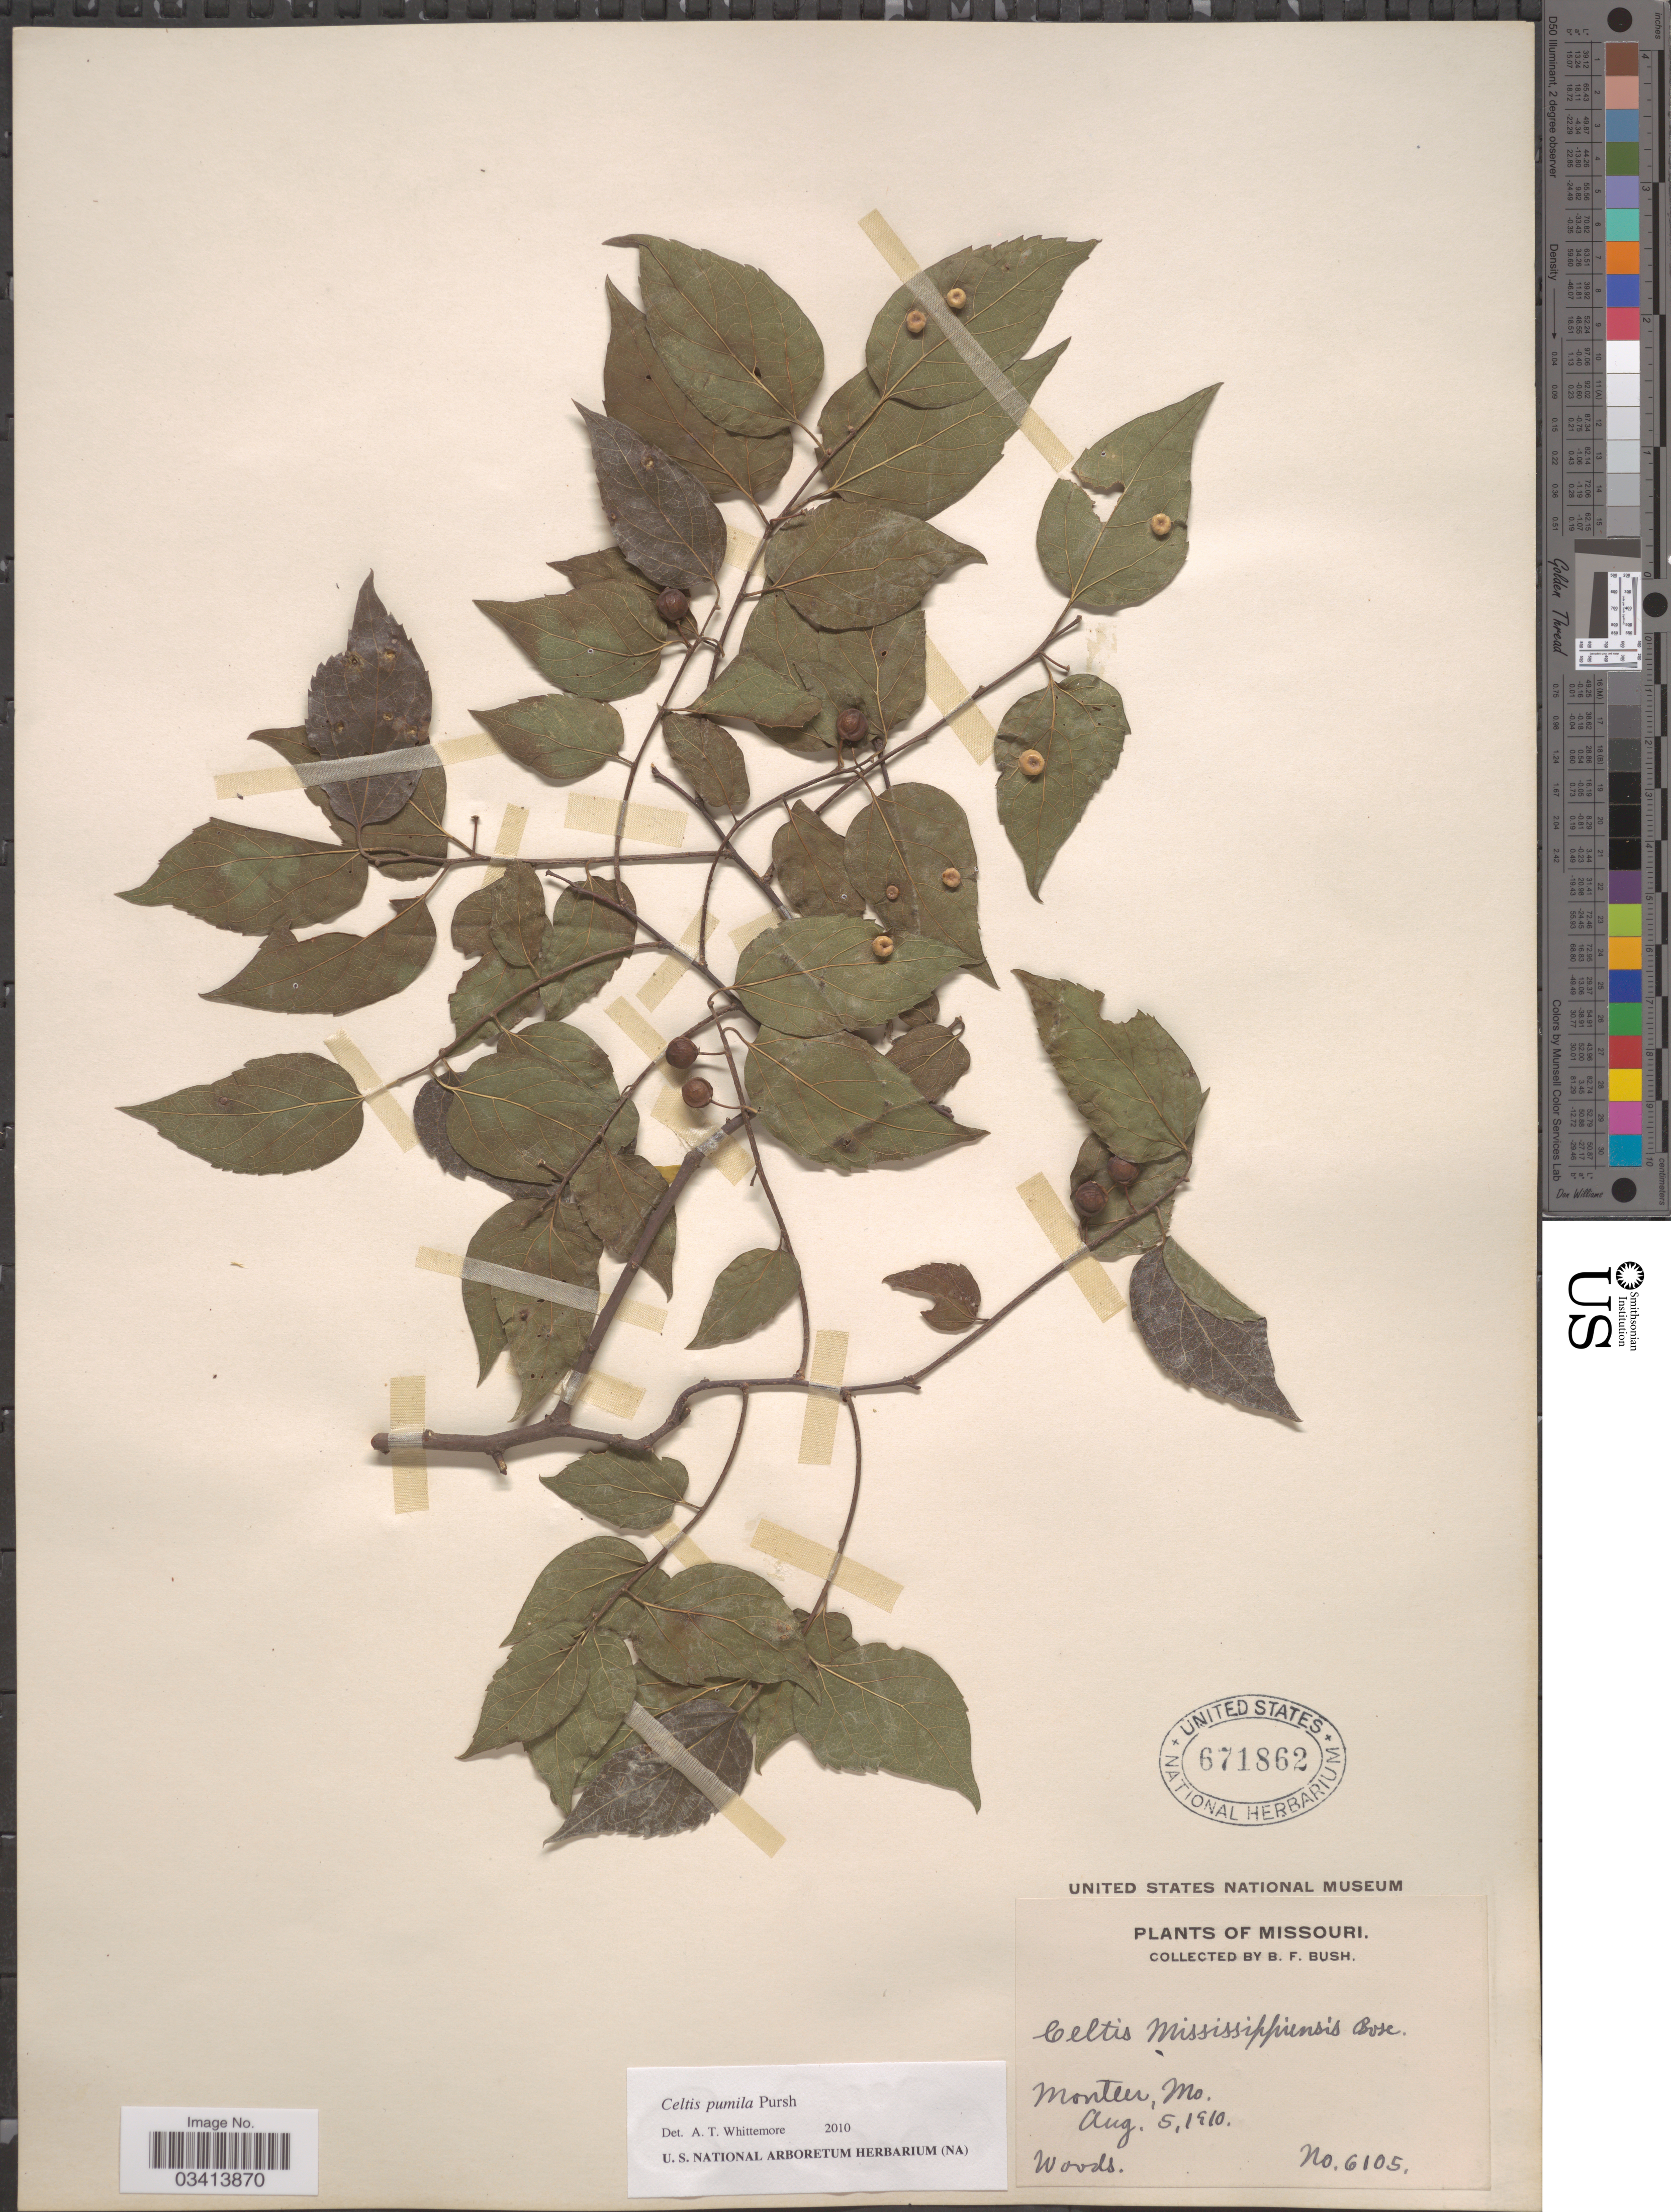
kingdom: Plantae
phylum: Tracheophyta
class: Magnoliopsida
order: Rosales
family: Cannabaceae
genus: Celtis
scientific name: Celtis occidentalis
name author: L.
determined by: Strong, M. T., (US), Smithsonian Institution - National Museum of Natural History (UNITED STATES)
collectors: B. F. Bush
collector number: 6105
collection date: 1910-08-05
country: United States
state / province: Missouri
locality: Monteer.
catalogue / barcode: US 671862